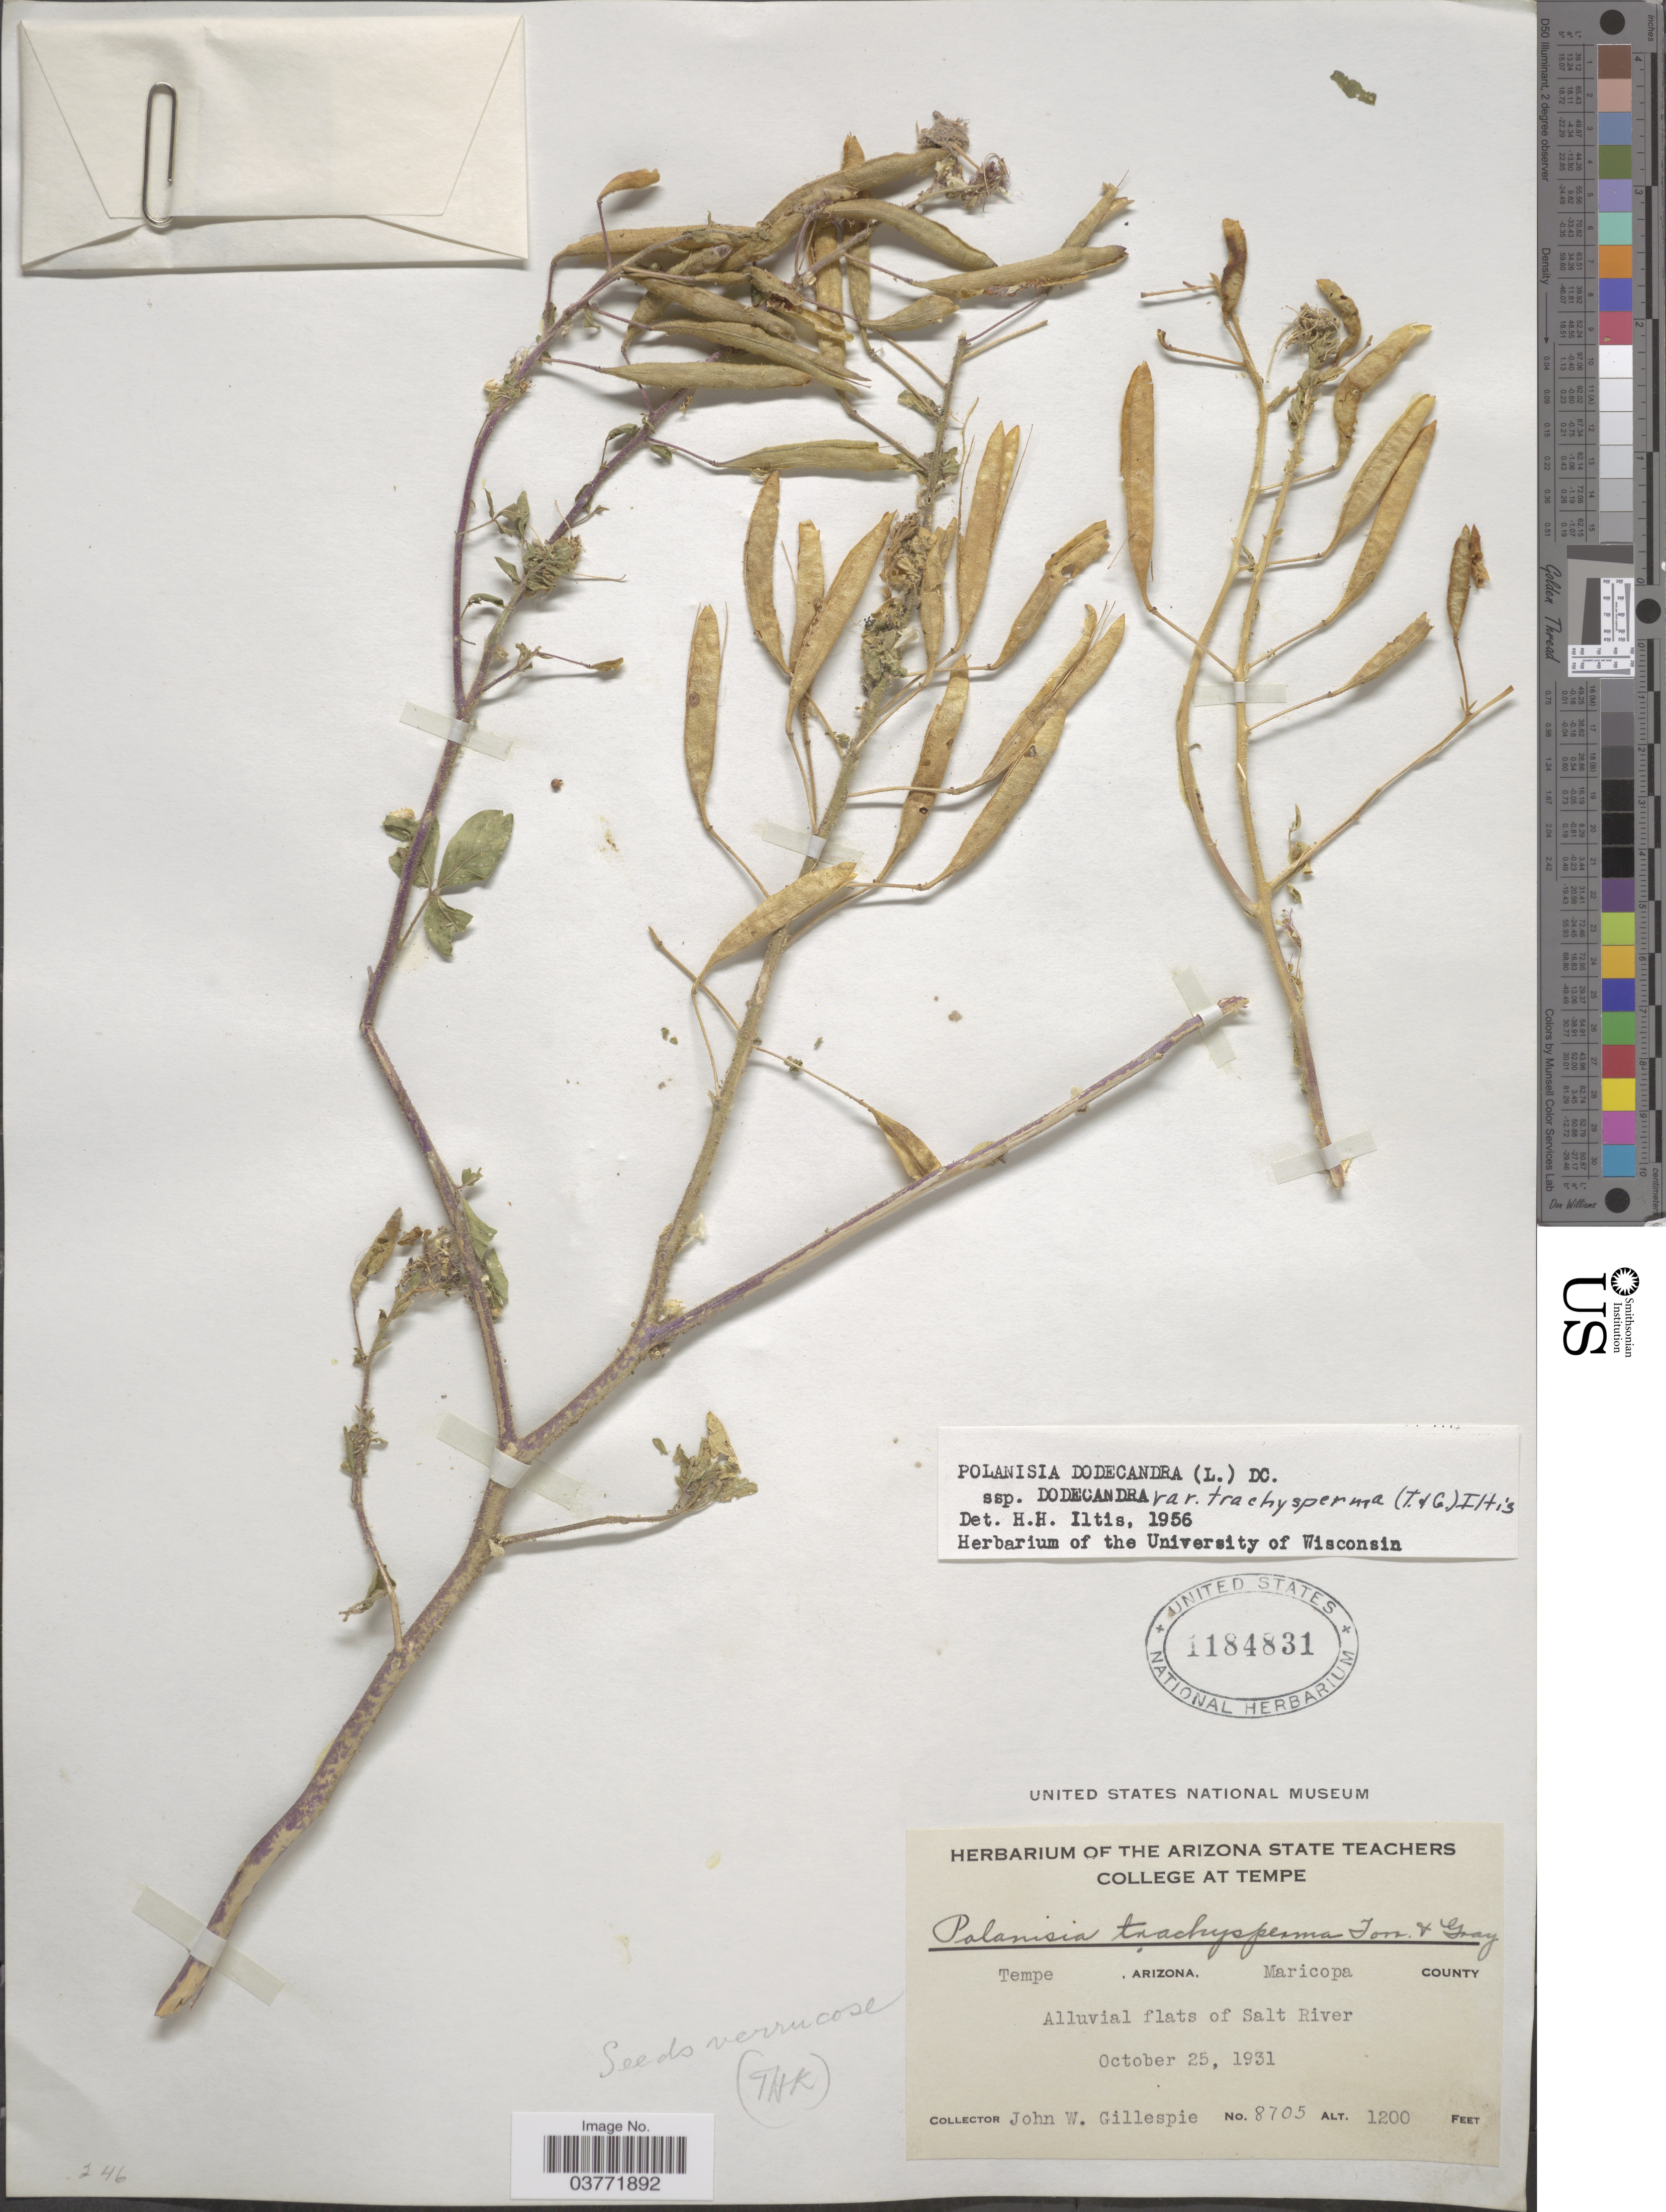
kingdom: Plantae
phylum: Tracheophyta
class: Magnoliopsida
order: Brassicales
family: Cleomaceae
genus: Polanisia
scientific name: Polanisia trachysperma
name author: Torr. & A. Gray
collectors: J. W. Gillespie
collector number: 8705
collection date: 1931-10-25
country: United States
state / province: Arizona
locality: Tempe. Maricopa County. Alluvial flats of Salt River.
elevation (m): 366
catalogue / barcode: US 1184831